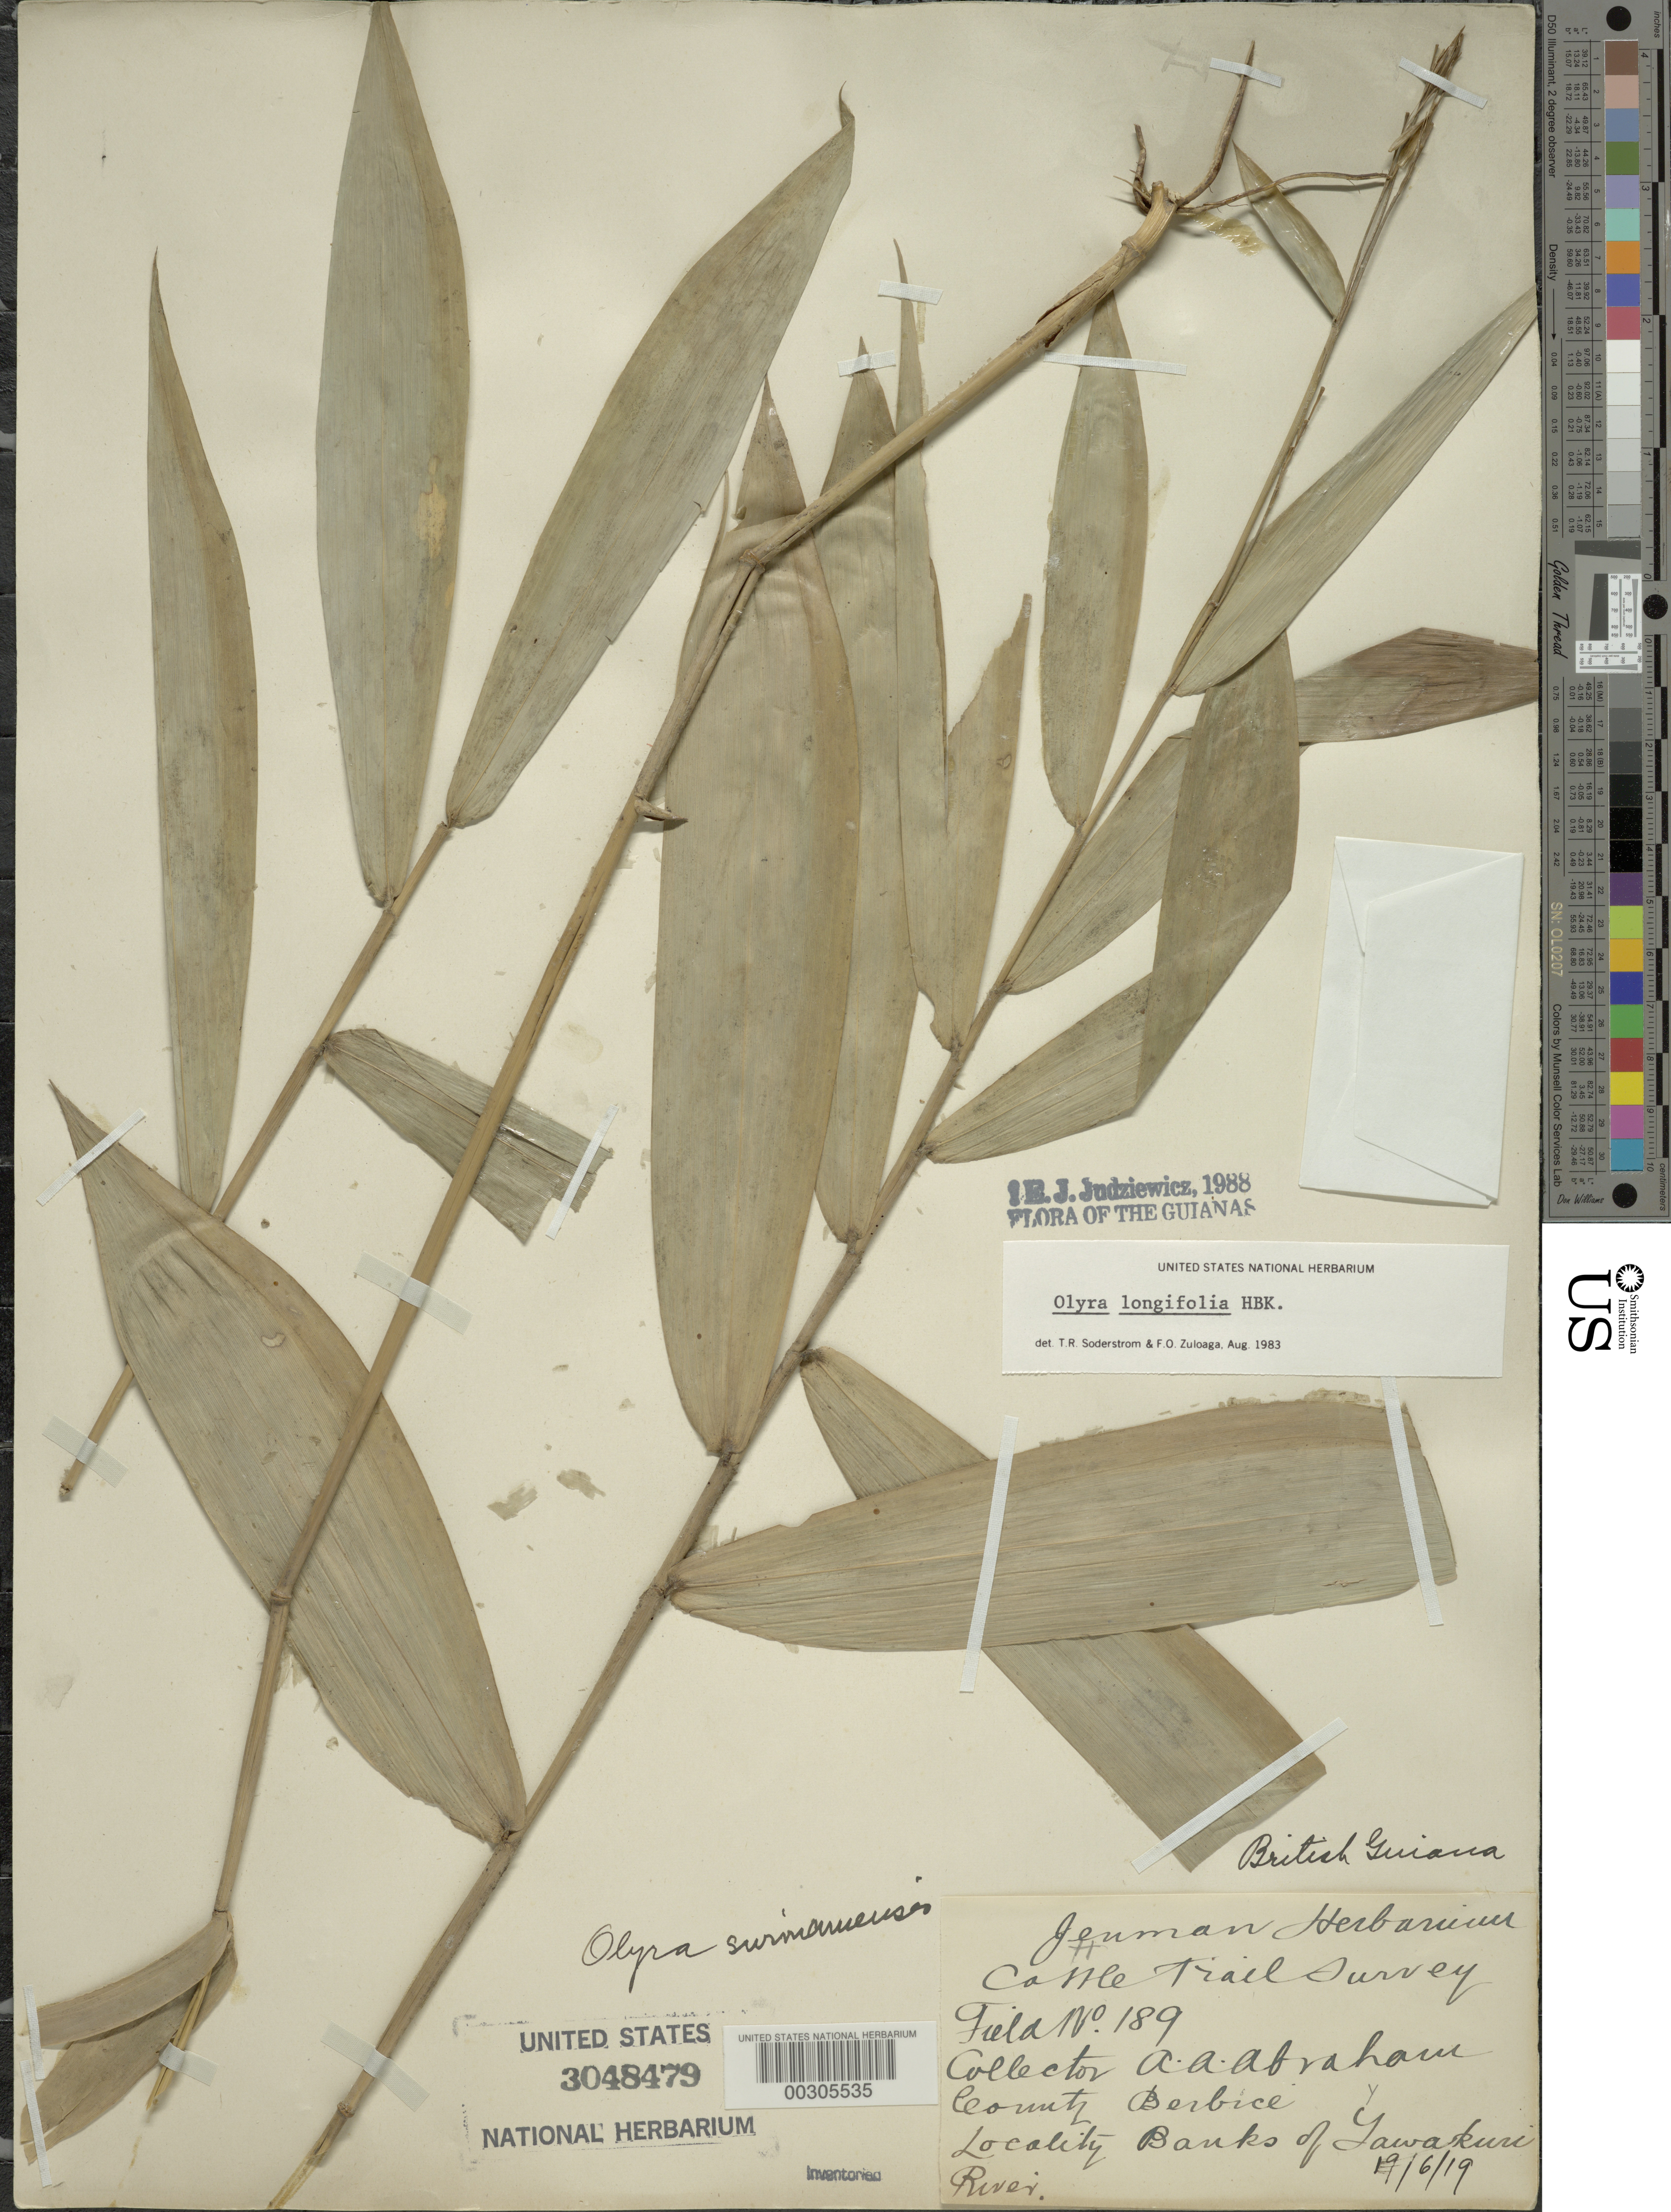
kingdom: Plantae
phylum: Tracheophyta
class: Liliopsida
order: Poales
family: Poaceae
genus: Olyra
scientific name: Olyra longifolia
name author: Kunth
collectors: A. A. Abraham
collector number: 189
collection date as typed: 19 Jun 1900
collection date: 1900-06-19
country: Guyana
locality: Tawakuri river, berbice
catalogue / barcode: US 3048479